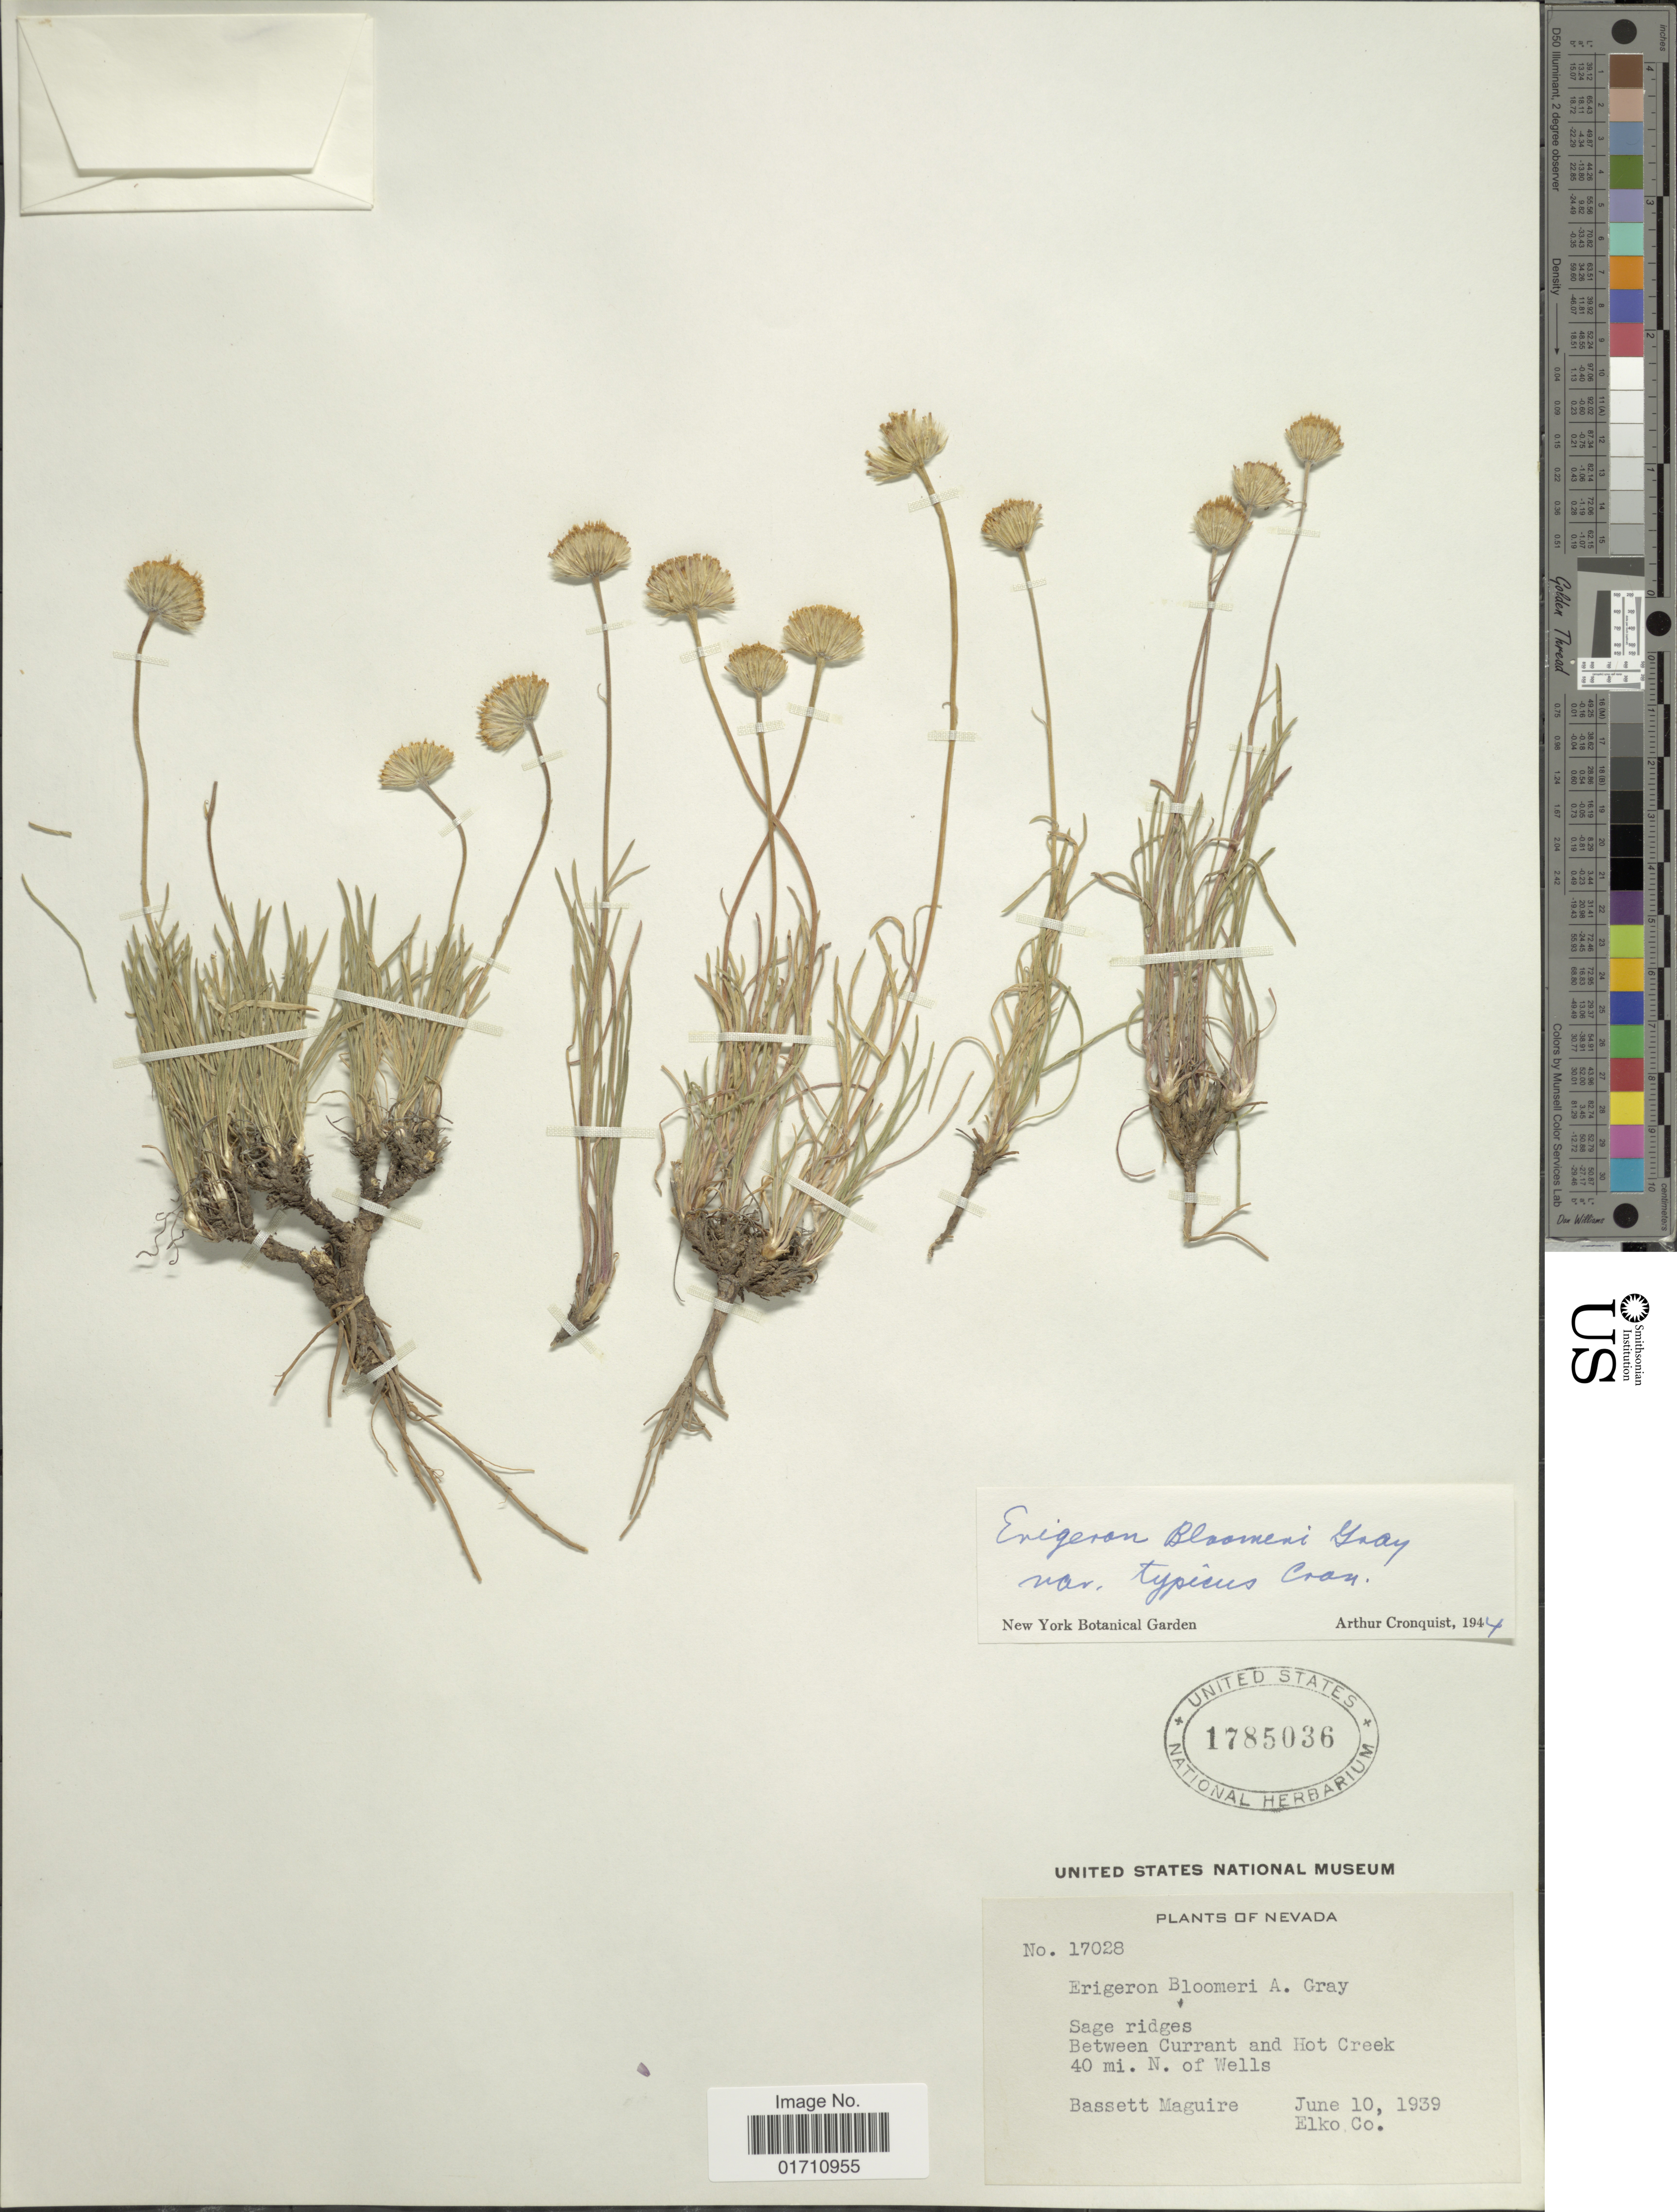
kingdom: Plantae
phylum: Tracheophyta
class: Magnoliopsida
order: Asterales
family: Asteraceae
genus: Erigeron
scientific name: Erigeron bloomeri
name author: A. Gray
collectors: B. Maguire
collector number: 17028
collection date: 1939-06-10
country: United States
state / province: Nevada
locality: Sage ridges, Between Currant and Hot Creek 40 mi. N. of Wells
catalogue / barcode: US 1785036